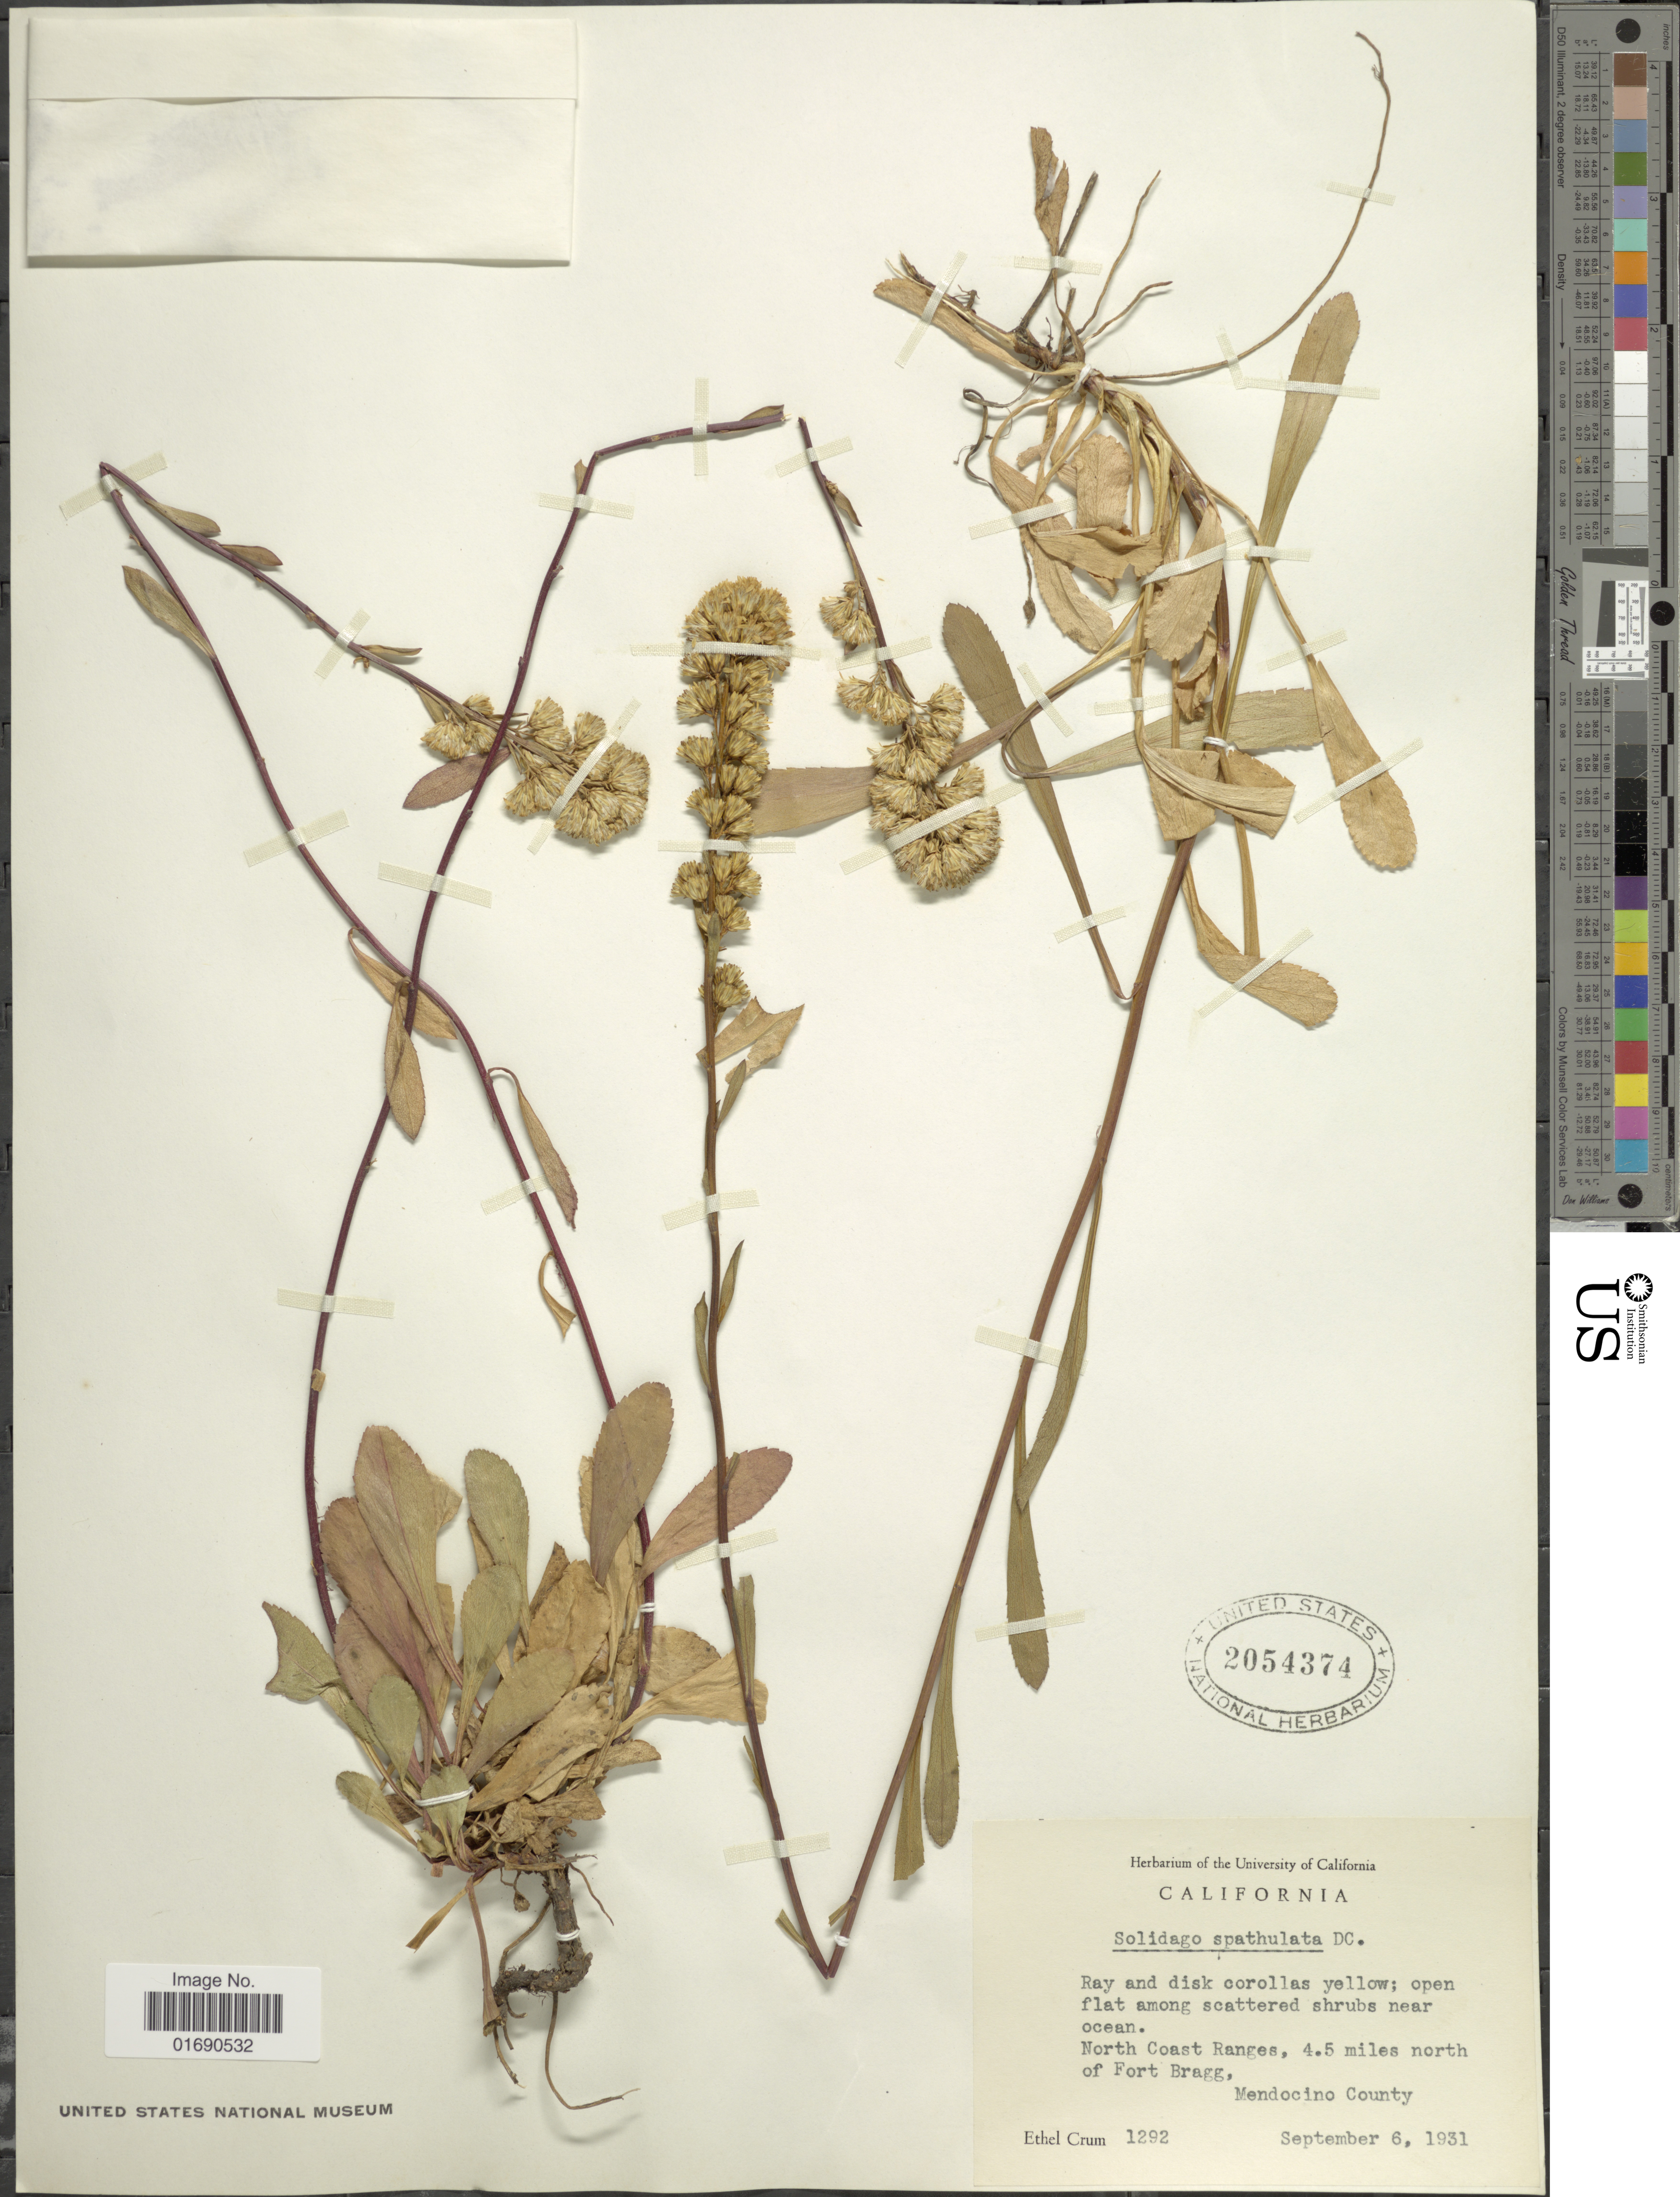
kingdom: Plantae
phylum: Tracheophyta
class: Magnoliopsida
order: Asterales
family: Asteraceae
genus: Solidago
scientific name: Solidago spathulata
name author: DC.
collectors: E. K. Crum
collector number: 1292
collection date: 1931-09-06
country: United States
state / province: California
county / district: Mendocino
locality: Ray and disk corollas yellow; open flat among scattered shrubs near ocean. North Coast Ranges, 4.5 miles north of Fort Bragg, Mendocino County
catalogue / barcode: US 2054374